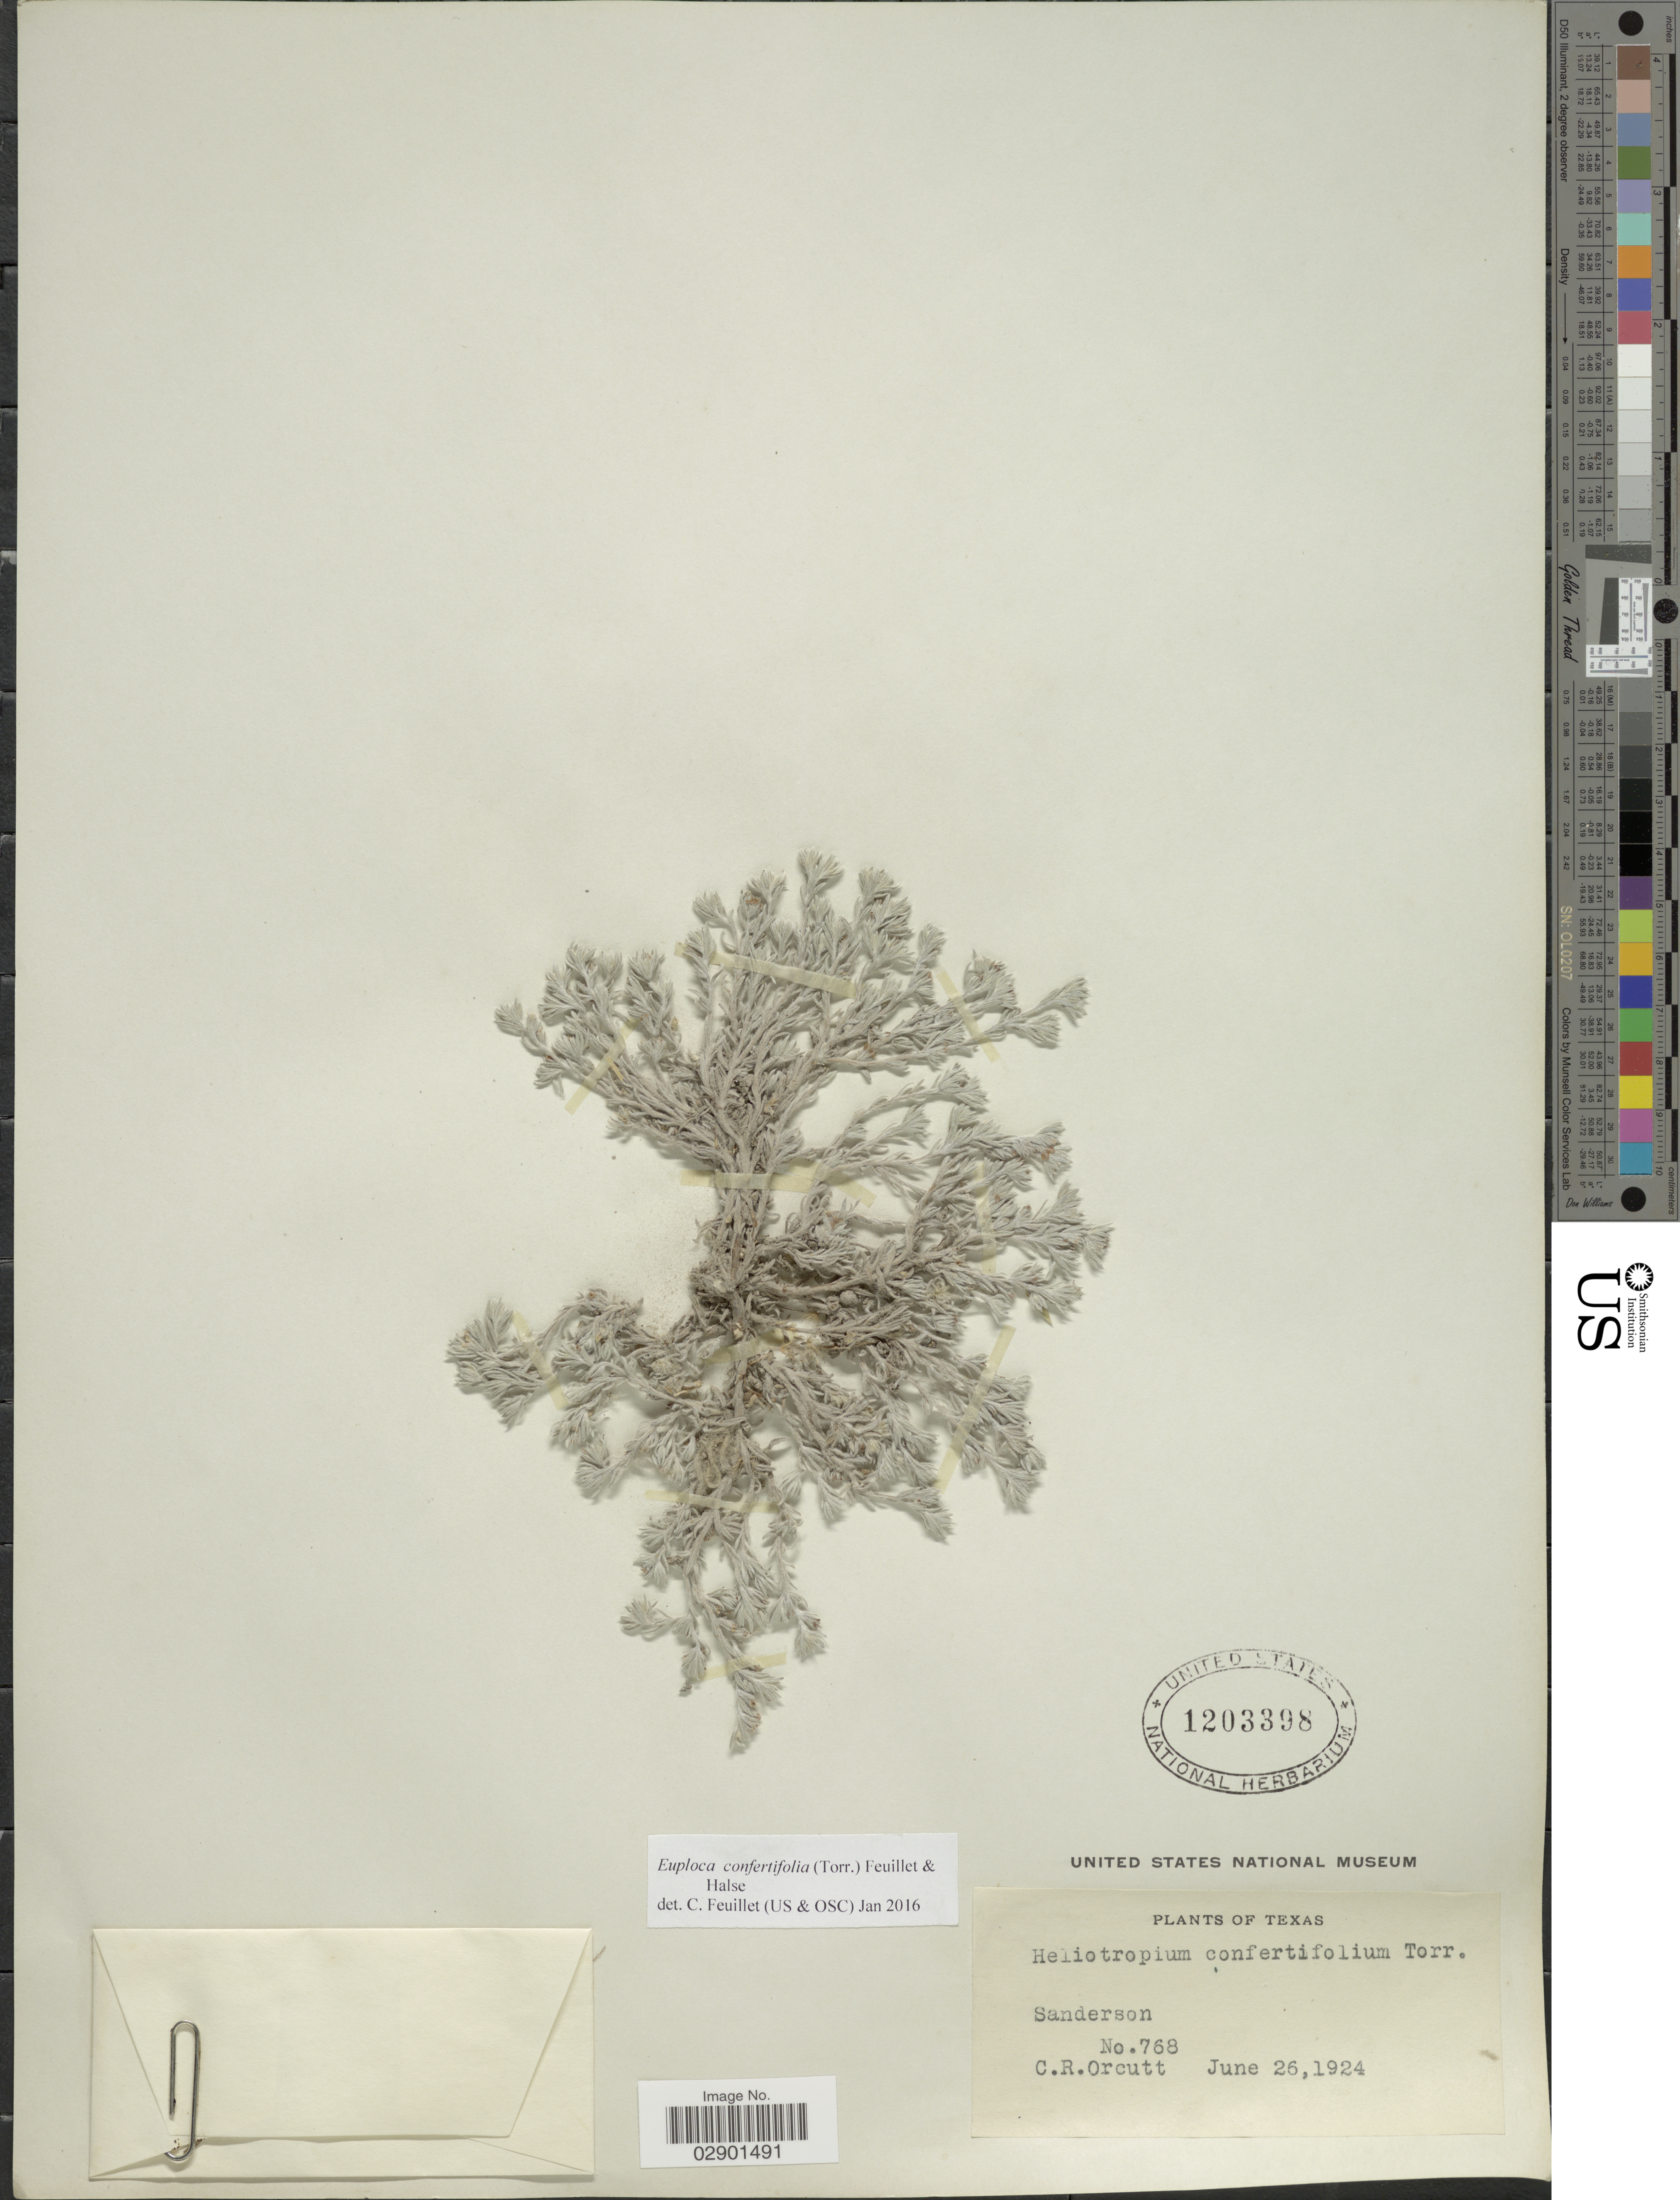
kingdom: Plantae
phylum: Tracheophyta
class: Magnoliopsida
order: Boraginales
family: Heliotropiaceae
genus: Euploca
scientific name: Euploca confertifolium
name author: (Torr.) Feuillet & Halse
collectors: C. R. Orcutt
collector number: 768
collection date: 1924-06-26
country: United States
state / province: Texas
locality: Sanderson.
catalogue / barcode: US 1203398